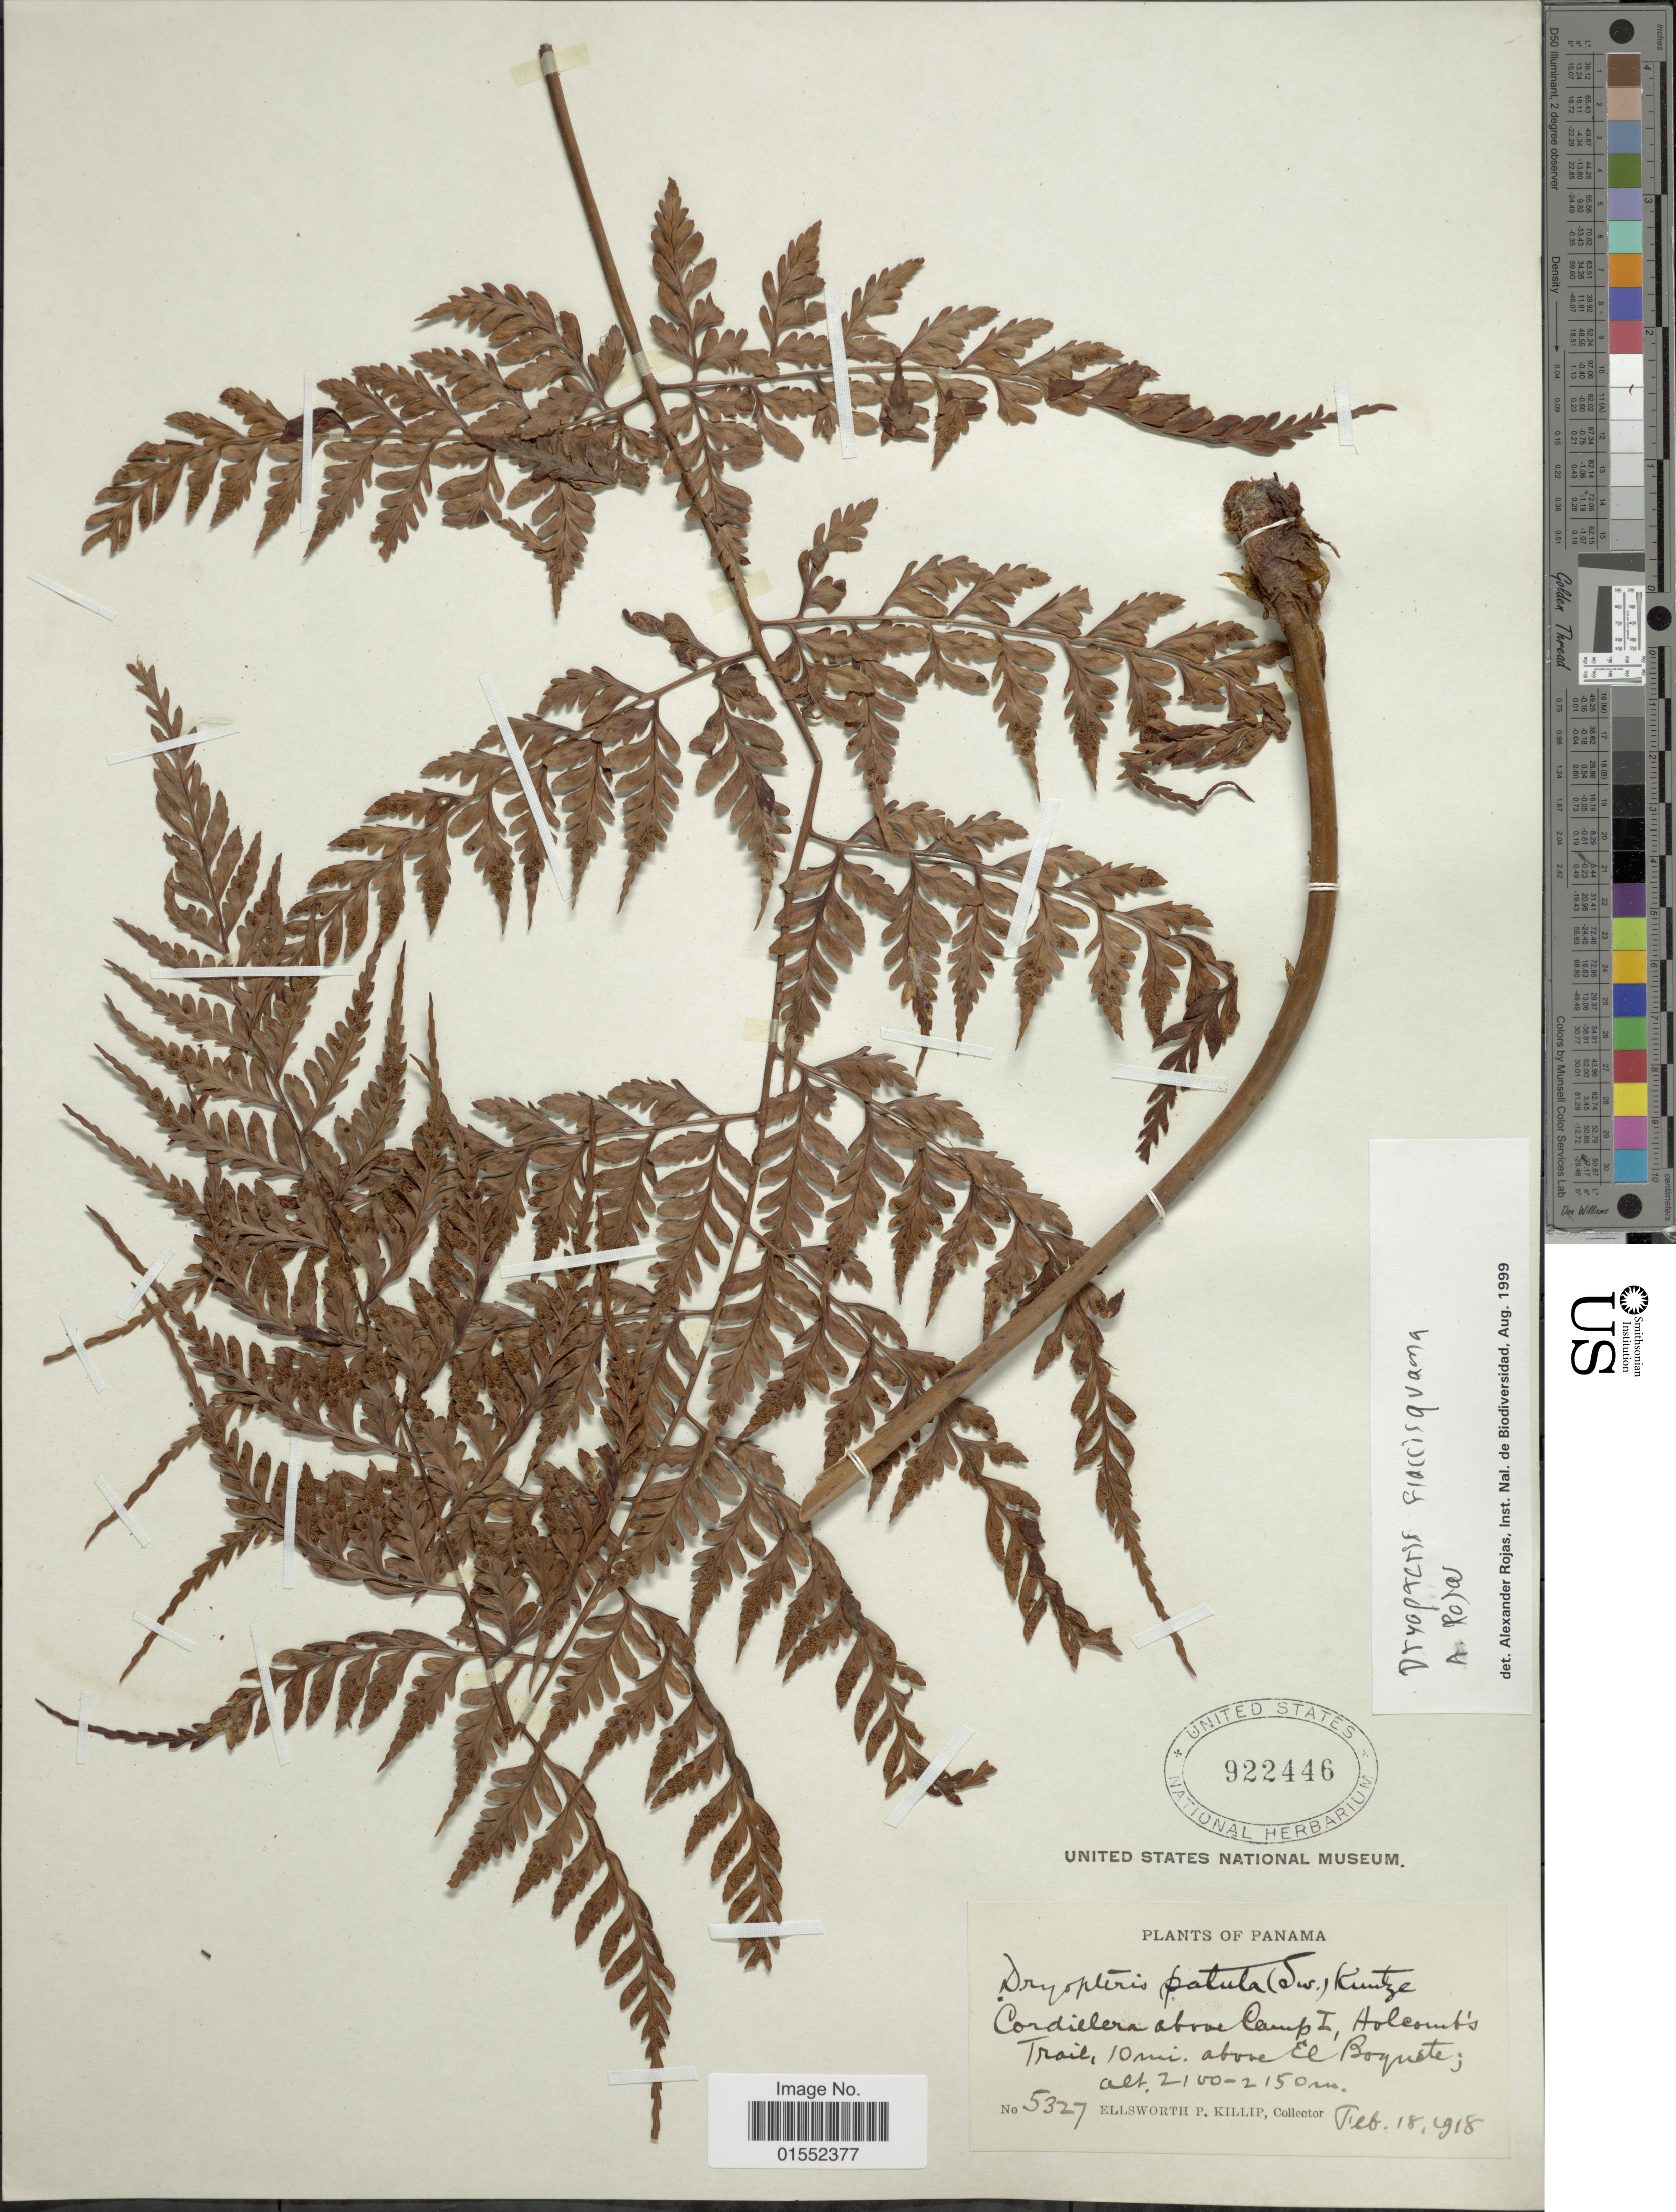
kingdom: Plantae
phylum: Tracheophyta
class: Polypodiopsida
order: Polypodiales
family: Dryopteridaceae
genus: Dryopteris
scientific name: Dryopteris flaccisquama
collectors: E. P. Killip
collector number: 5327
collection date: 1918-02-18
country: Panama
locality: Cordillera above Camp I, Holcomb's Trail, 10 mi. above El Boquete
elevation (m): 2100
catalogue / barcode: US 922446